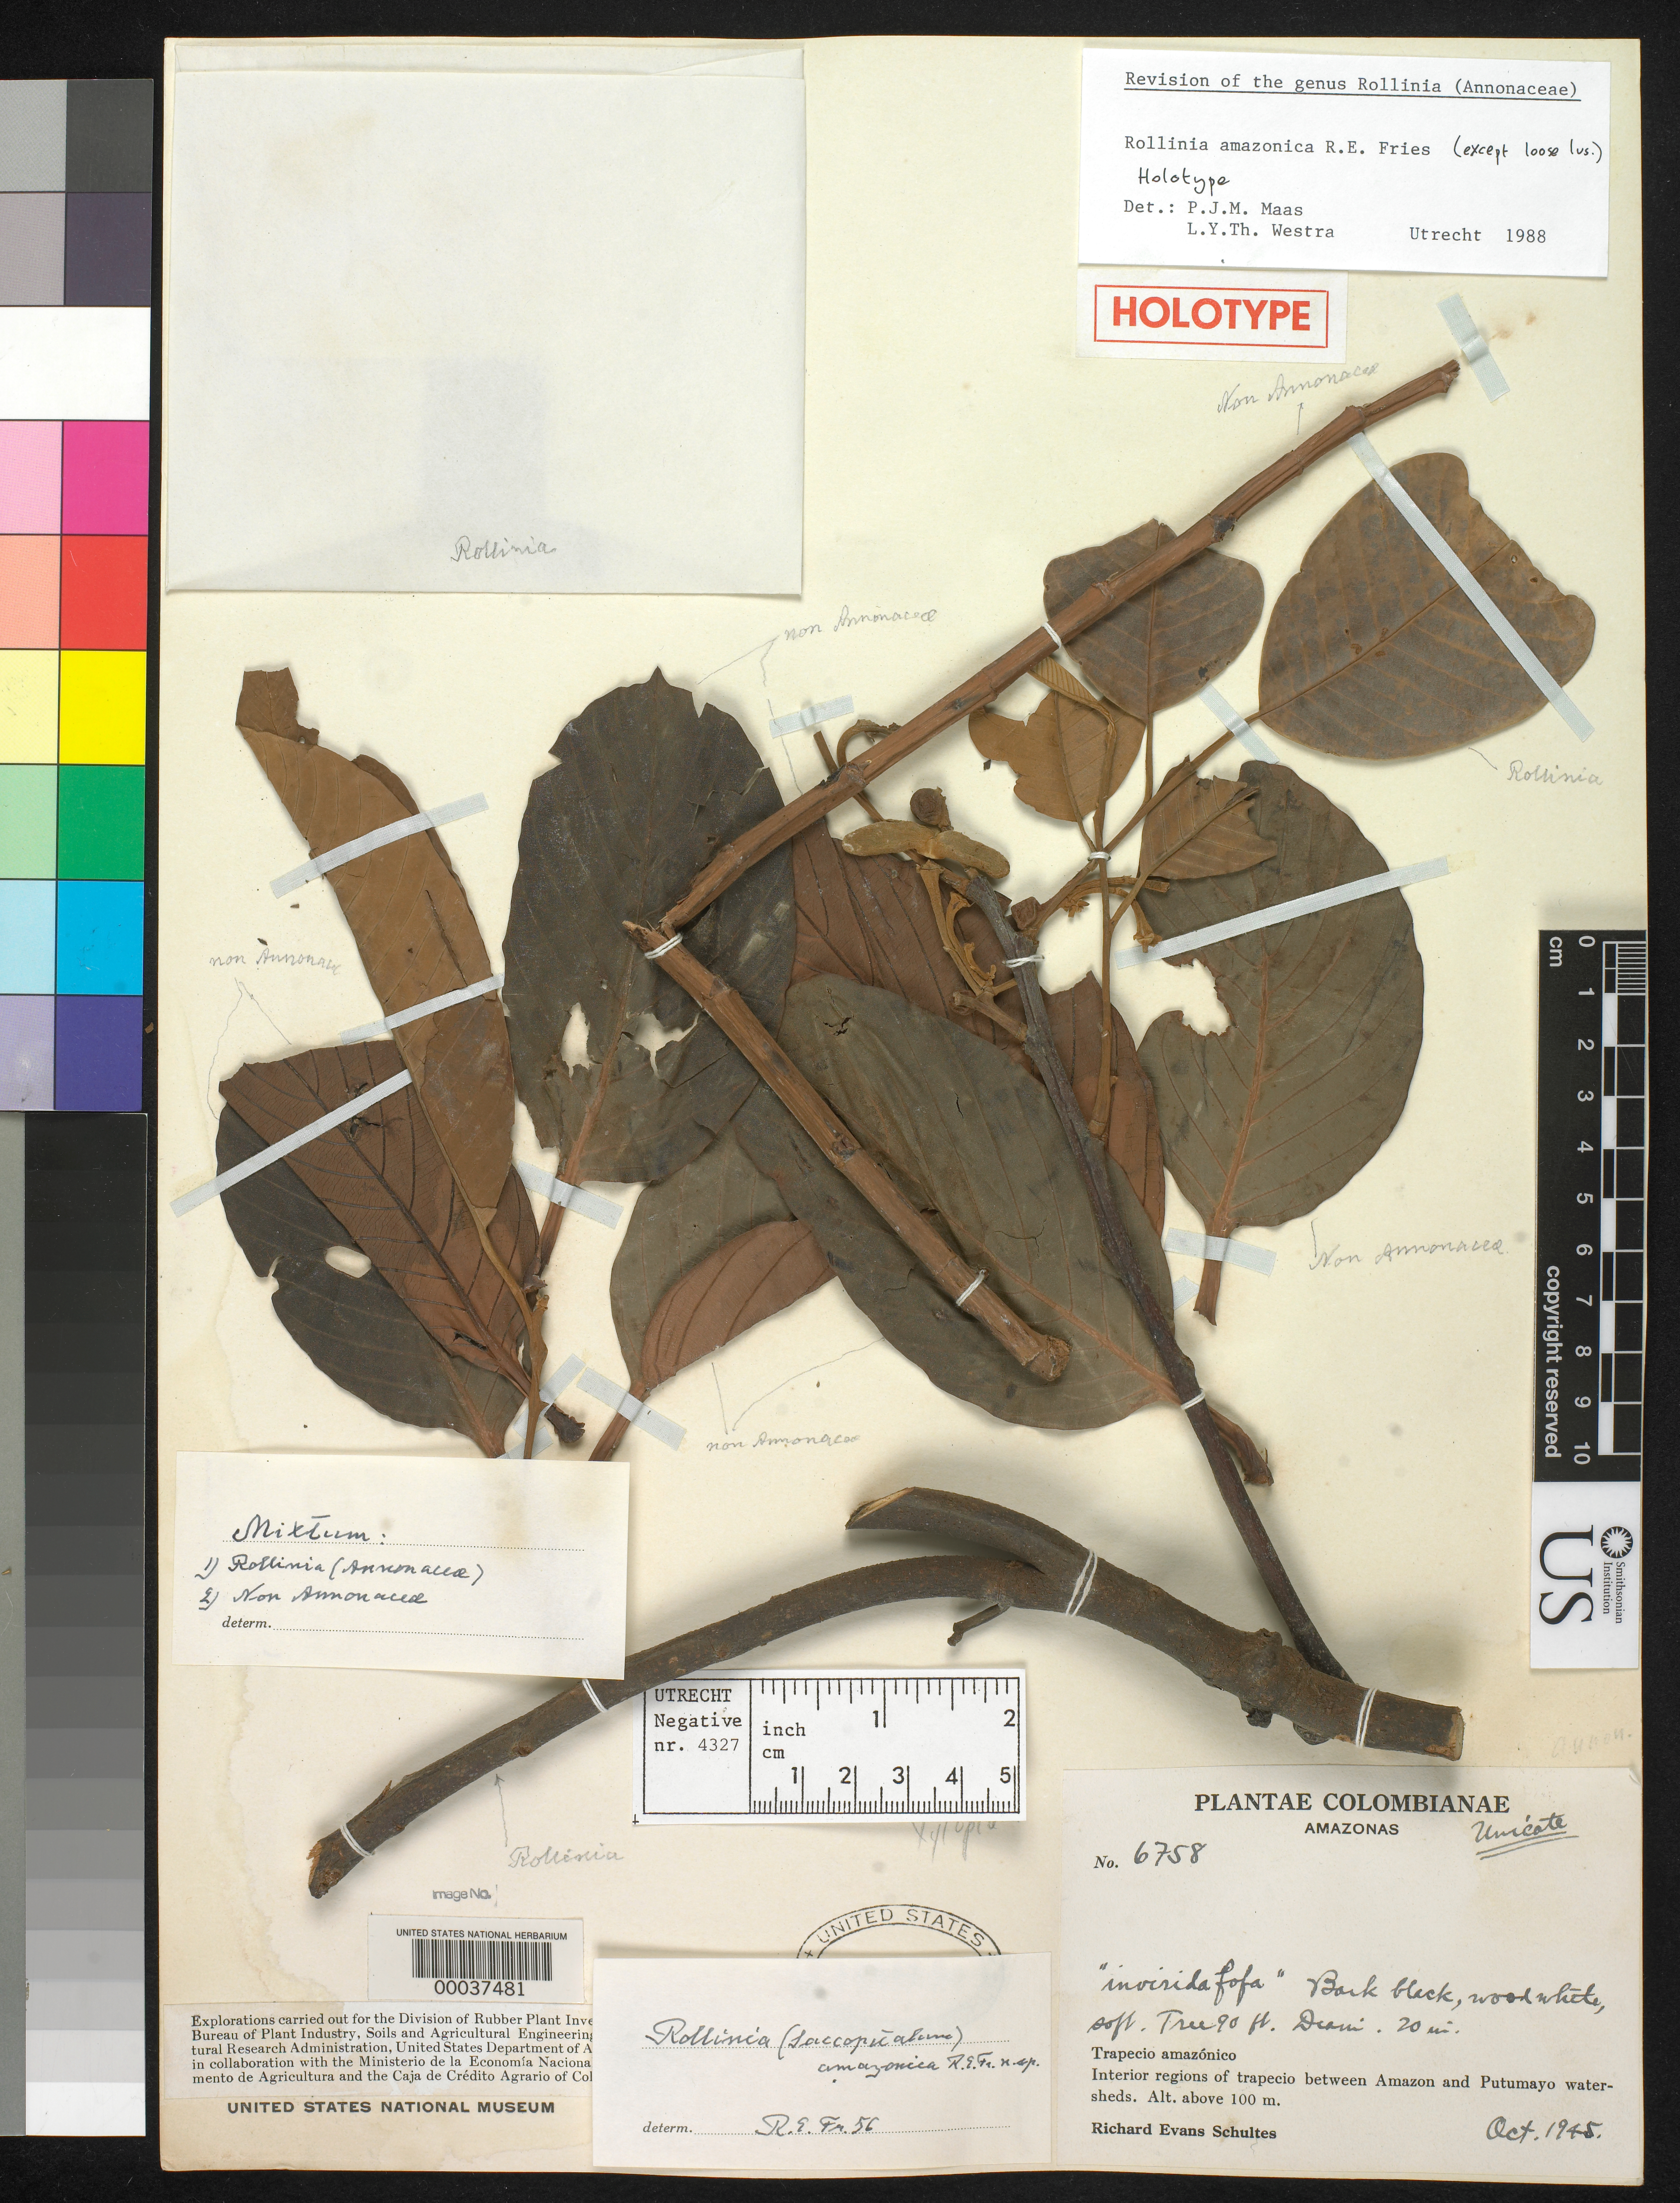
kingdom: Plantae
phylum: Tracheophyta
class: Magnoliopsida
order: Magnoliales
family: Annonaceae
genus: Rollinia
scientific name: Rollinia amazonica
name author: R.E. Fr.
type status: Holotype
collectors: R. E. Schultes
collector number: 6758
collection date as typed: Oct 1945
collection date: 1945-10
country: Colombia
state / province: Amazônas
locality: Interior regions of Trapecio between Amazon and Putumayo watersheds.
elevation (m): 100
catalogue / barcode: US 1986600